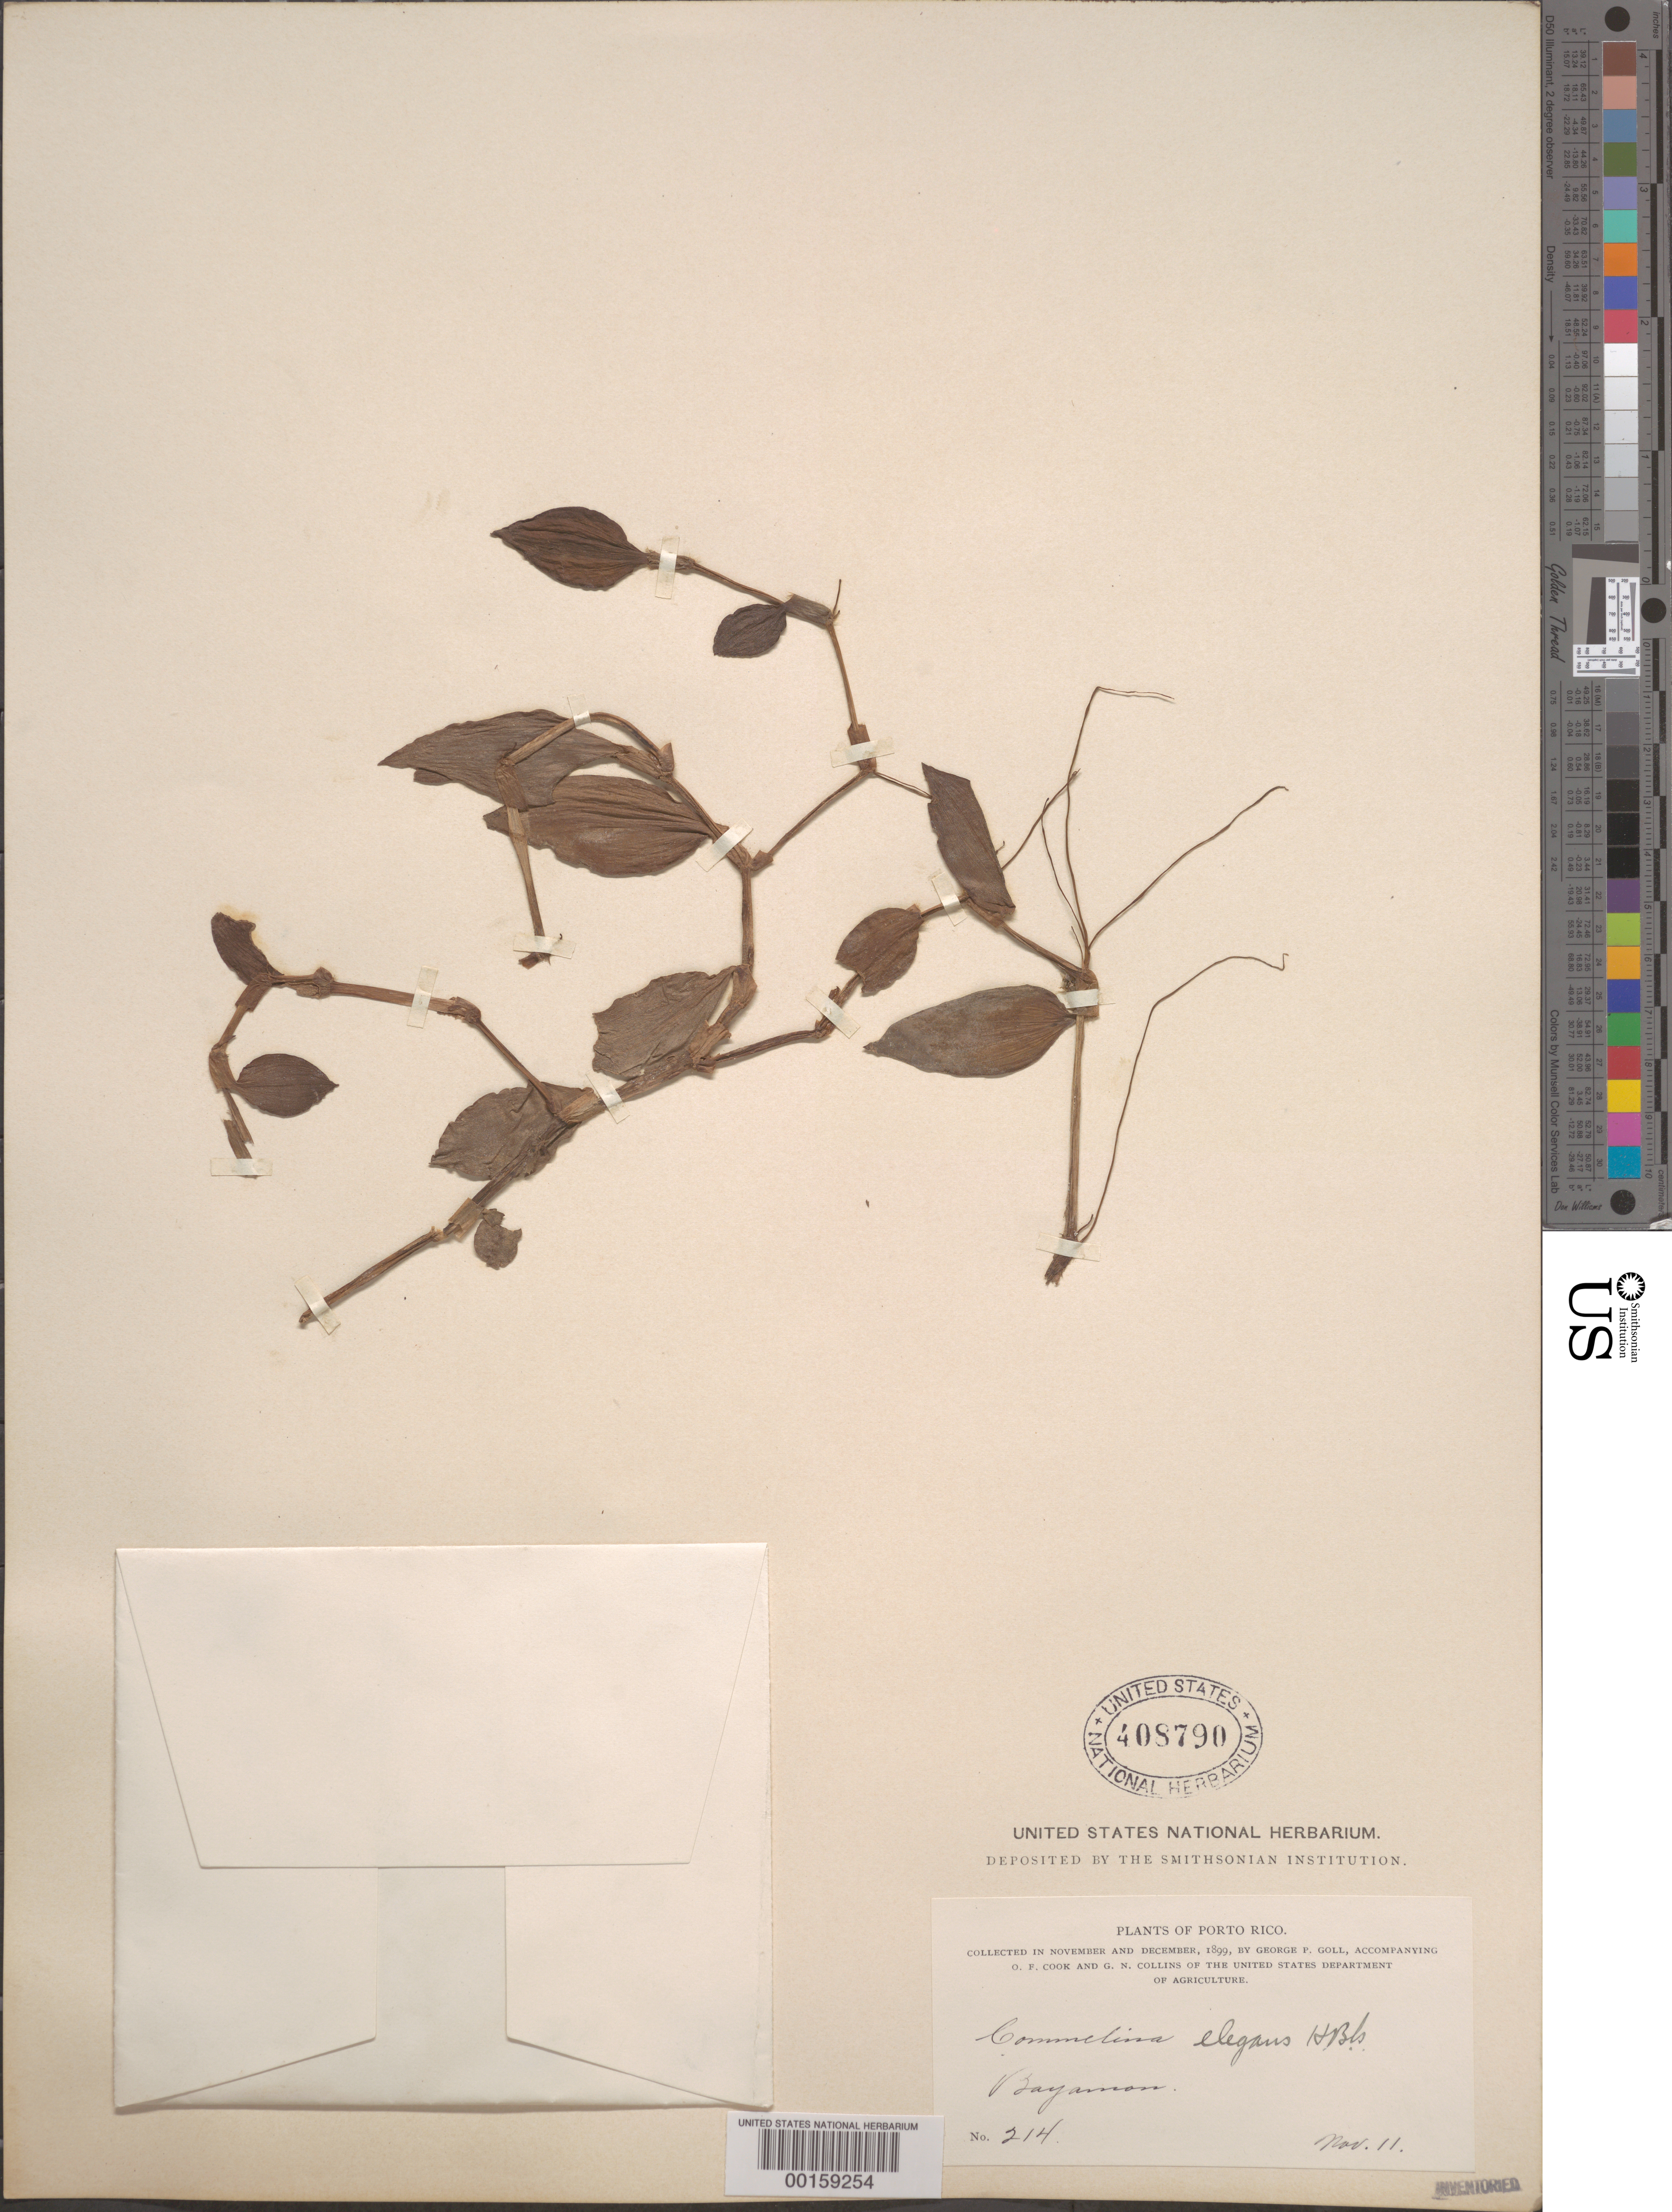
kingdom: Plantae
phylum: Tracheophyta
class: Liliopsida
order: Commelinales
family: Commelinaceae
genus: Commelina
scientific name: Commelina erecta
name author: L.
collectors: G. Goll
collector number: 214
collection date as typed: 11 Nov 1899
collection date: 1899-11-11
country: Puerto Rico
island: Greater Antilles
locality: Bayamon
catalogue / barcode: US 408790